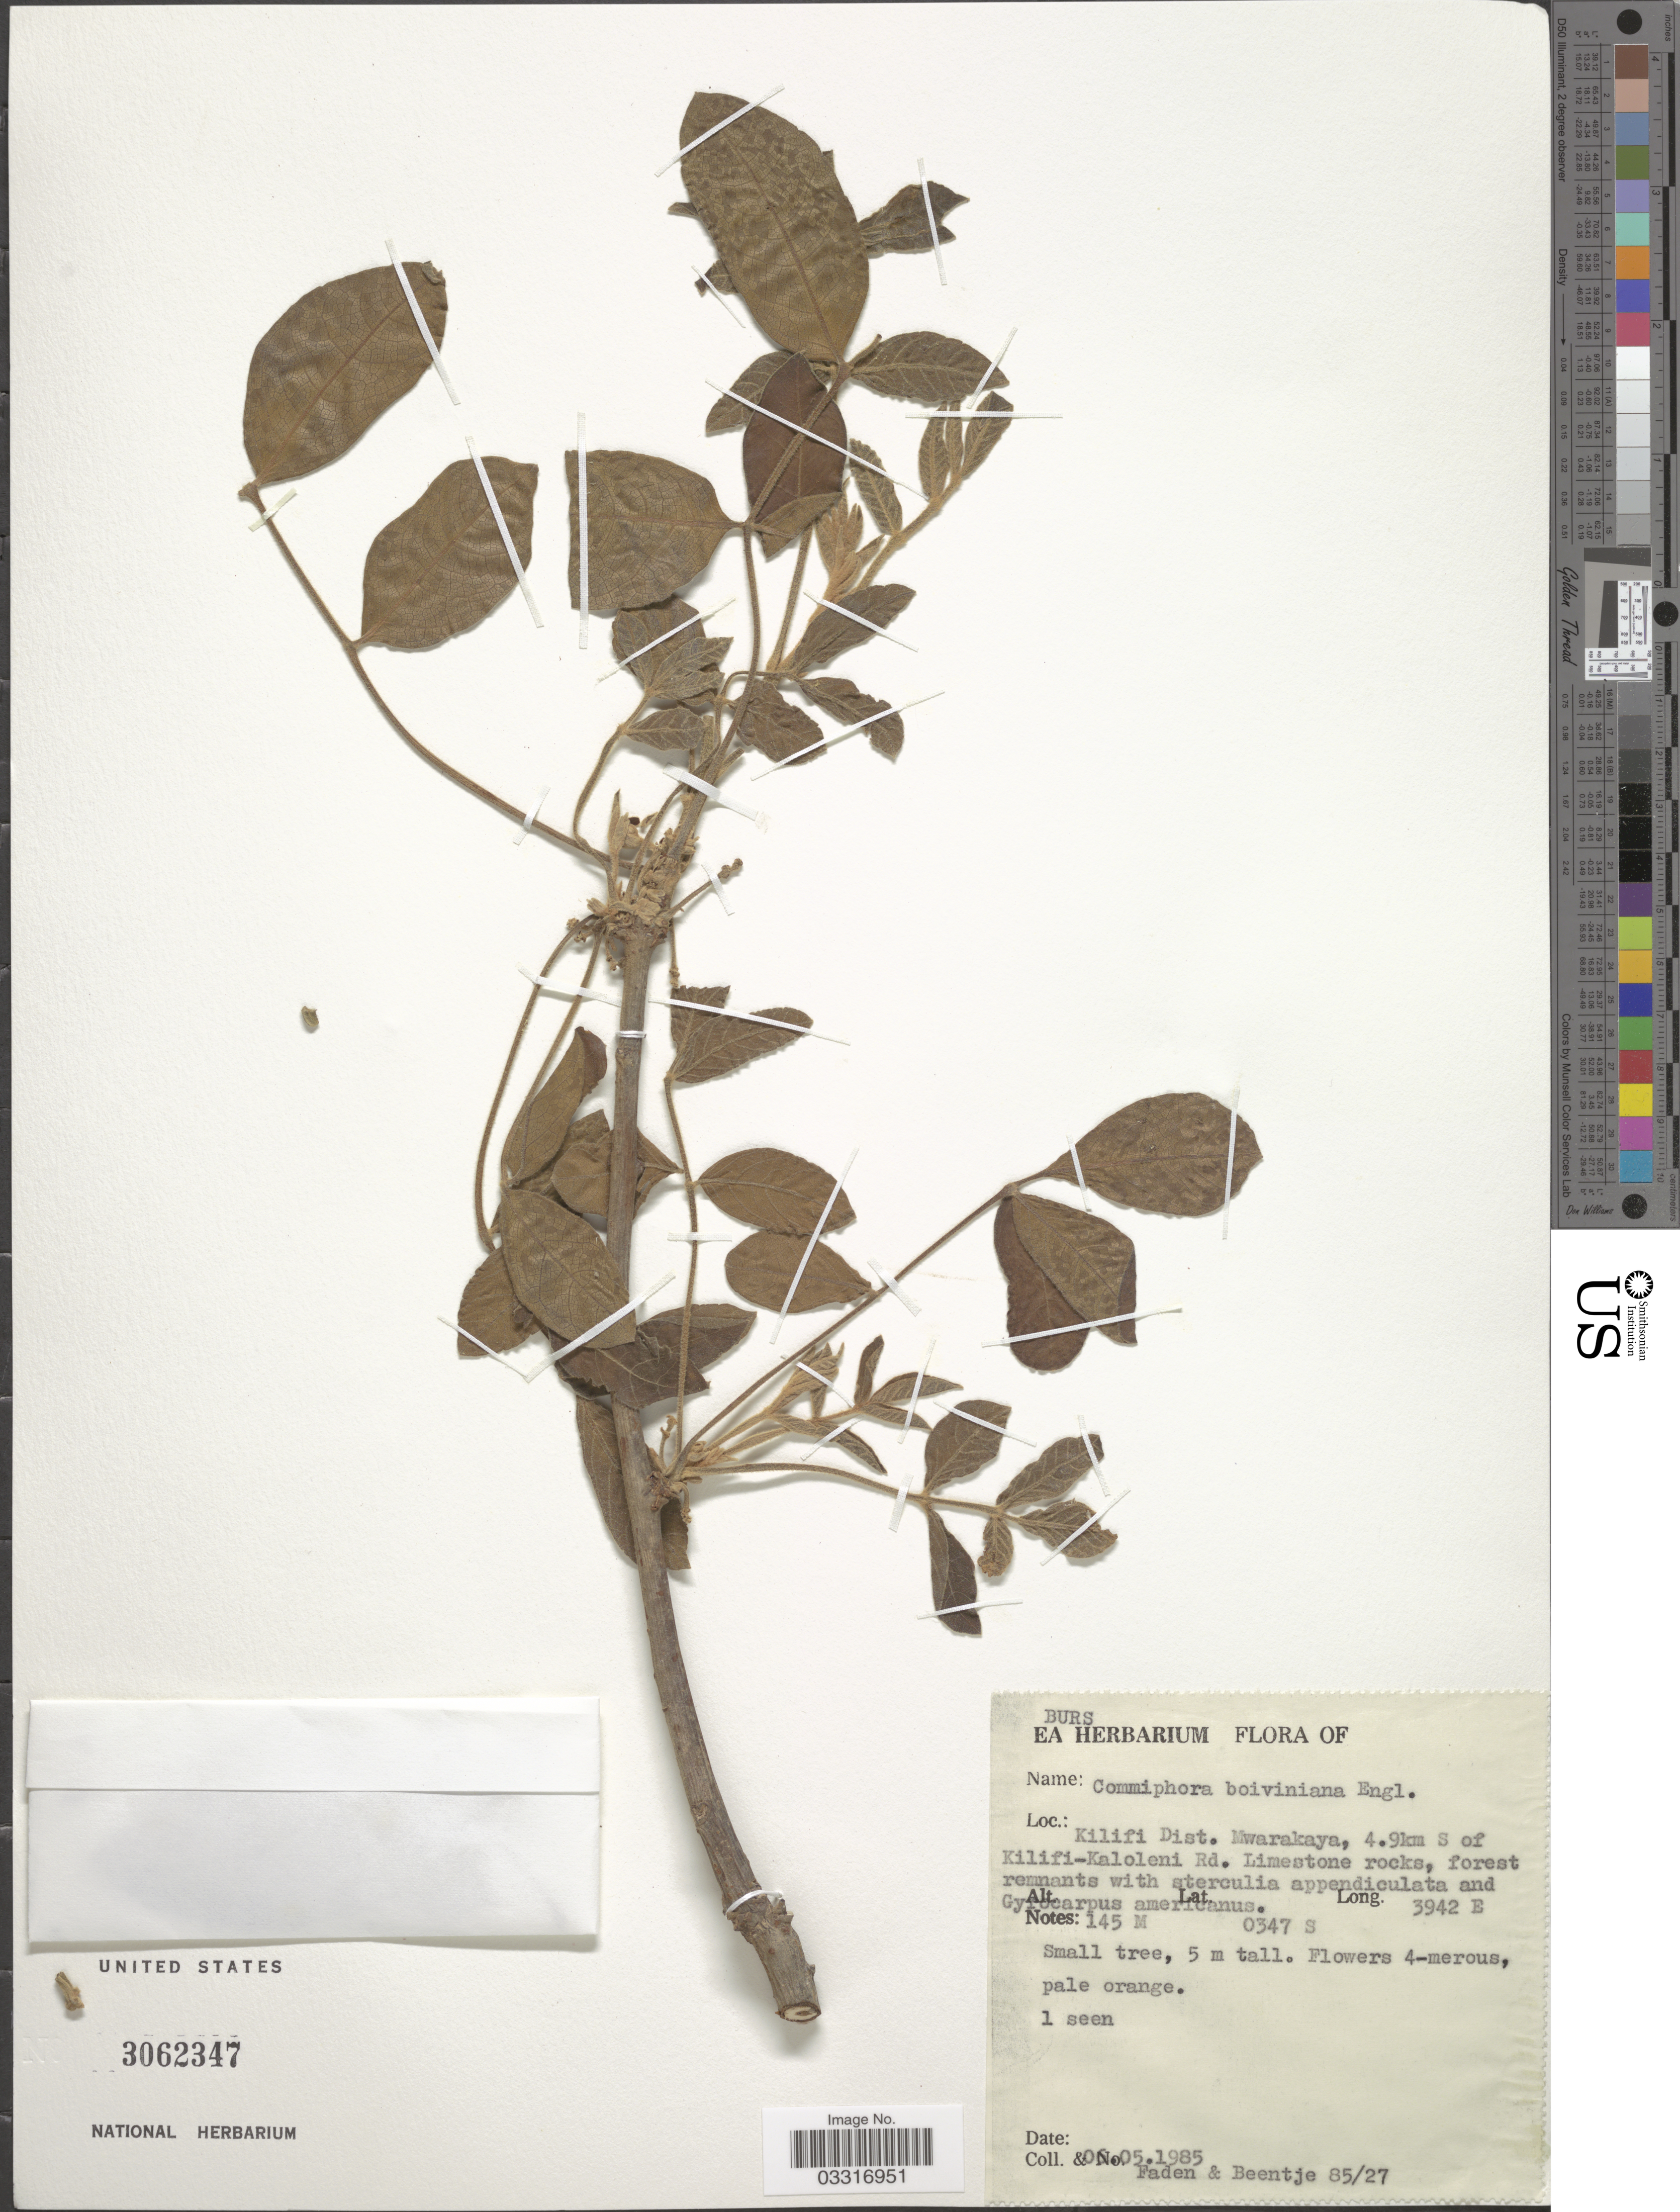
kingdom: Plantae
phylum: Tracheophyta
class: Magnoliopsida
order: Sapindales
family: Burseraceae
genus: Commiphora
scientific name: Commiphora boiviniana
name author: Engl.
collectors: -- Faden & -- Beentje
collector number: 85/27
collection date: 1985-05-06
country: Kenya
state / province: Kilifi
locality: Kilifi Dist. Mwarakaya, 4.9km S of Kilifi-Kaloleni Rd.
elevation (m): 145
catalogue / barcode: US 3062347